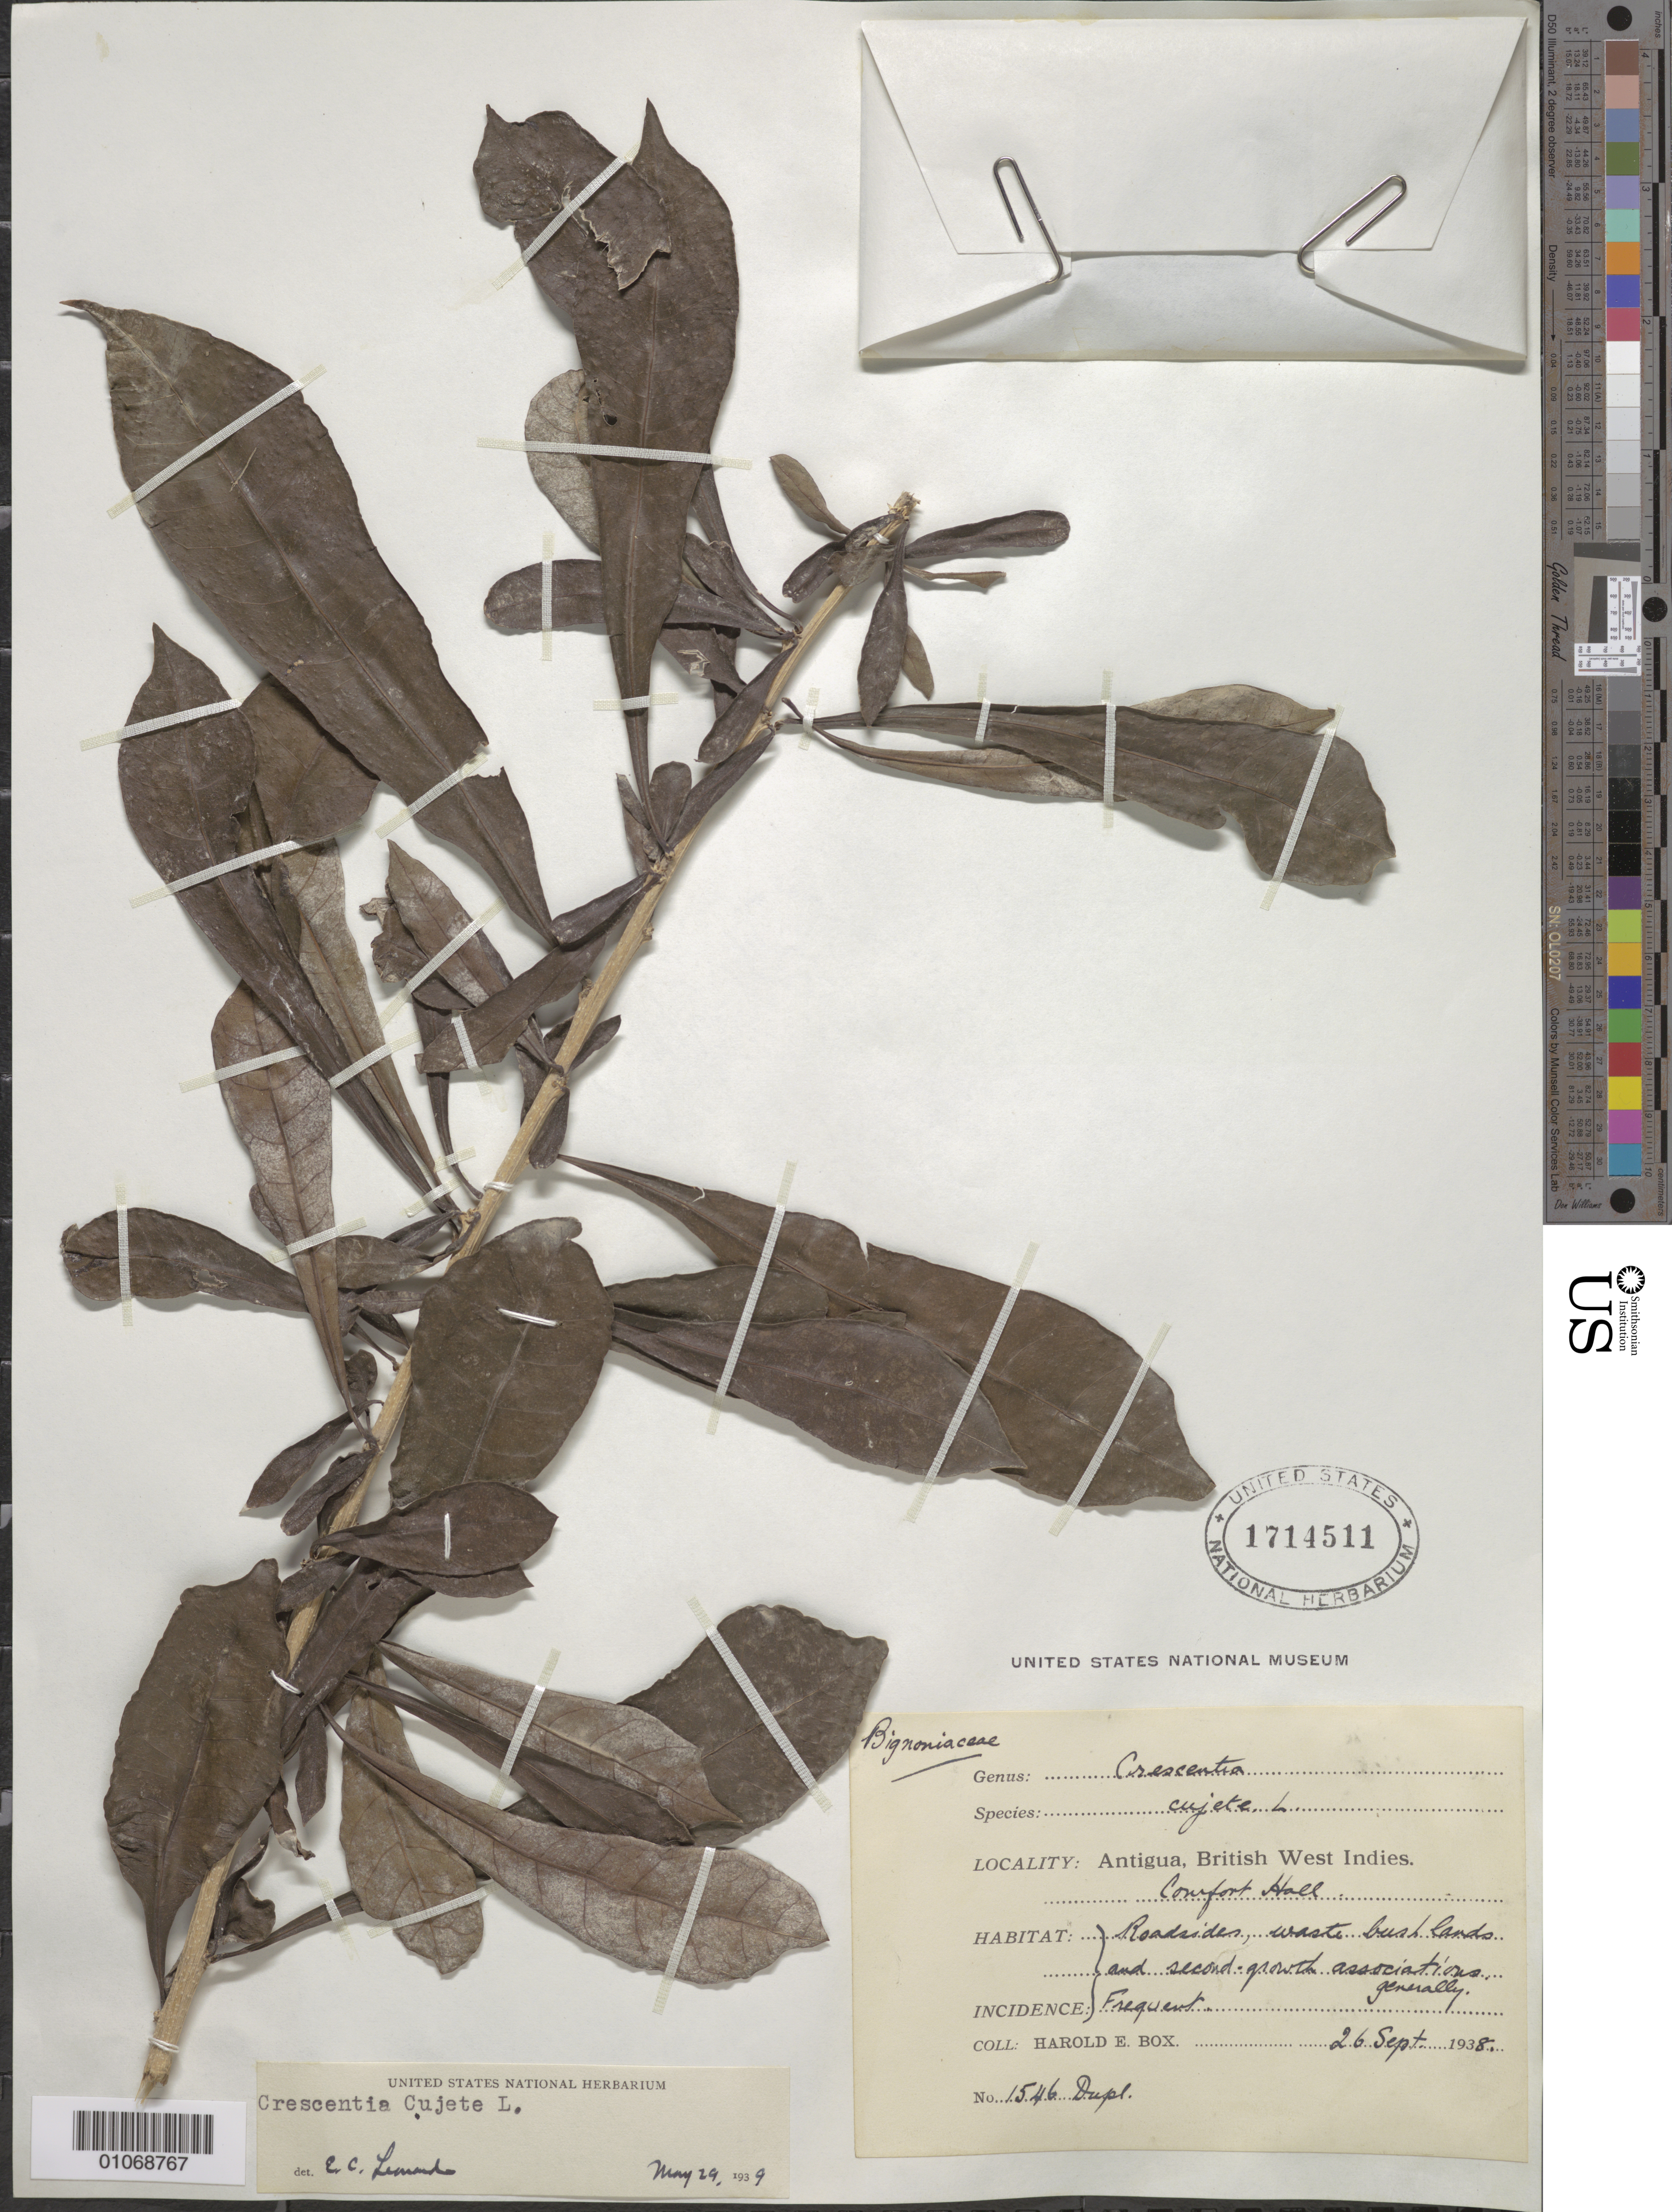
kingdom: Plantae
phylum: Tracheophyta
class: Magnoliopsida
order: Lamiales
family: Bignoniaceae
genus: Crescentia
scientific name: Crescentia cujete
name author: L.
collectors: H. E. Box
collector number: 1546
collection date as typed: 26 Sep 1938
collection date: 1938-09-26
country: Antigua and Barbuda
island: Leeward Is.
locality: Roadsides, waste bushlands, and second-growth associations generally.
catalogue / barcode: US 1714511